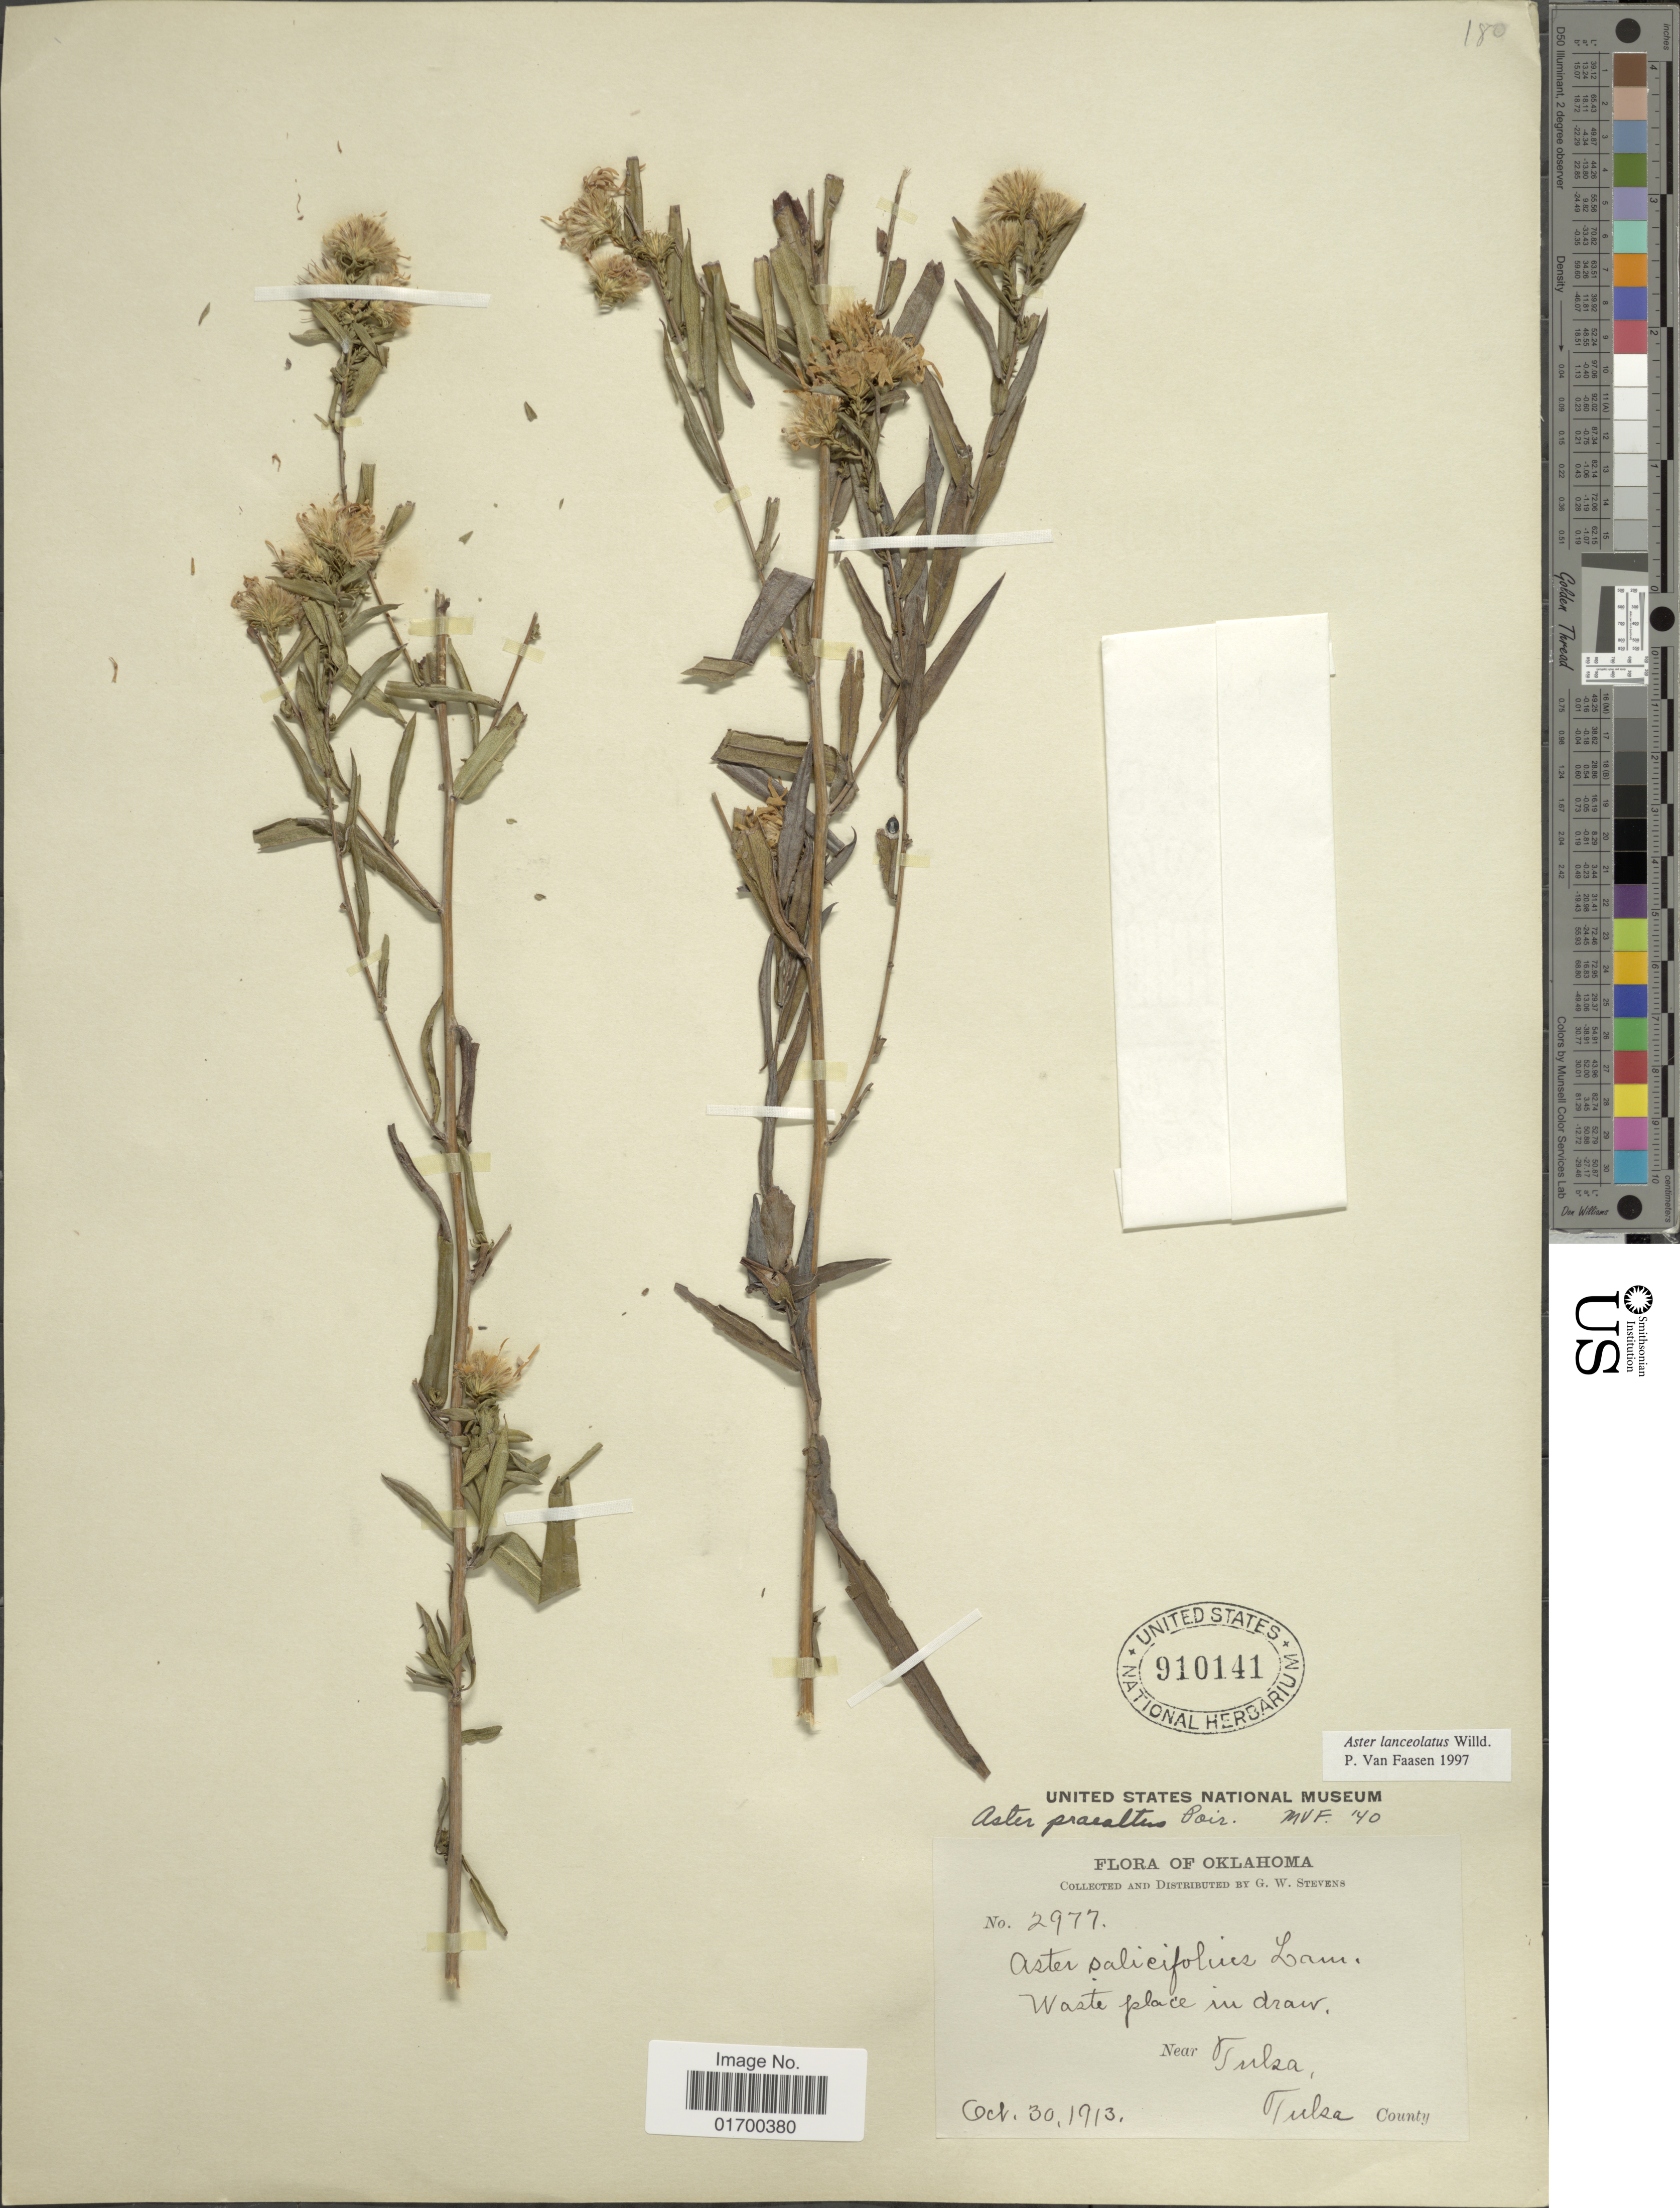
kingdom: Plantae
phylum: Tracheophyta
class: Magnoliopsida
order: Asterales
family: Asteraceae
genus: Symphyotrichum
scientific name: Symphyotrichum lanceolatum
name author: (Willd.) G.L. Nesom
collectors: G. W. Stevens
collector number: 2977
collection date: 1913-10-30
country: United States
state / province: Oklahoma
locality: Waste place in draw, Near Tulsa, Tulsa County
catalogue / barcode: US 910141